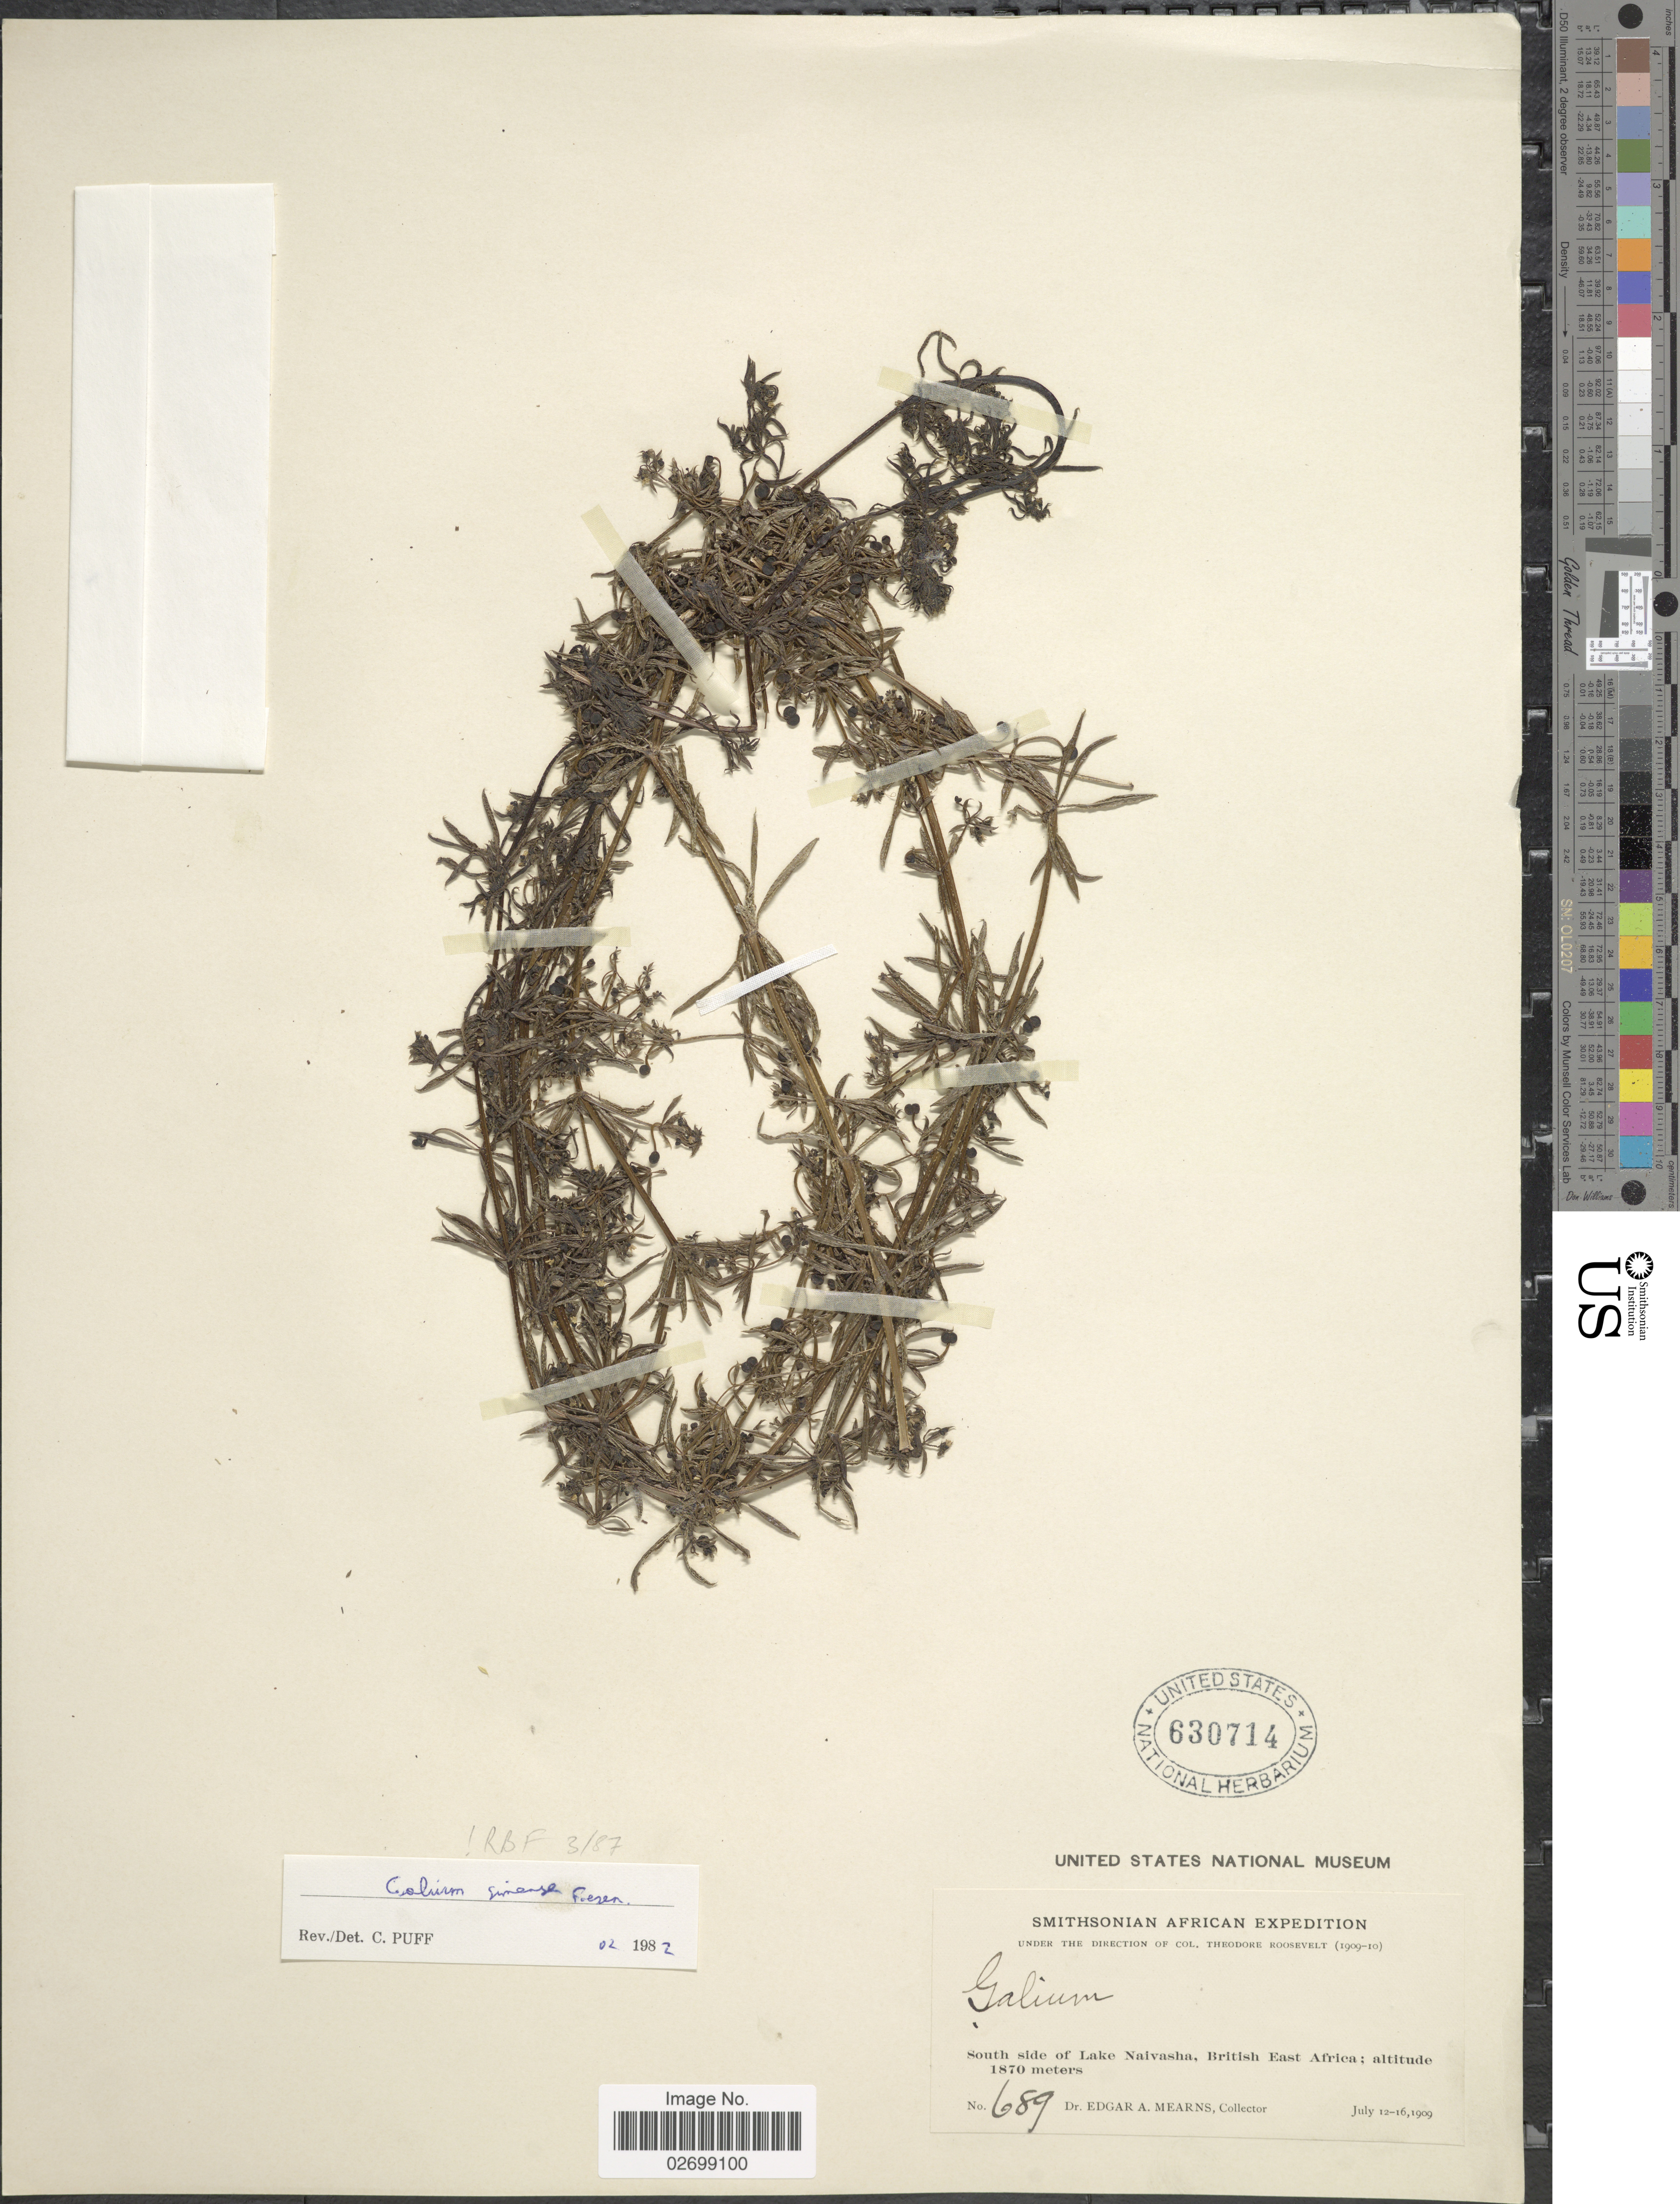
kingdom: Plantae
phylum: Tracheophyta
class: Magnoliopsida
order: Gentianales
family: Rubiaceae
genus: Galium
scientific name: Galium simense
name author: Fresen.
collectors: E. A. Mearns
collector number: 689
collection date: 1909-07-12/1909-07-16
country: Kenya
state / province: Nakuru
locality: South side of Lake Naivashu, British East Africa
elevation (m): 1870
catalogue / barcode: US 630714